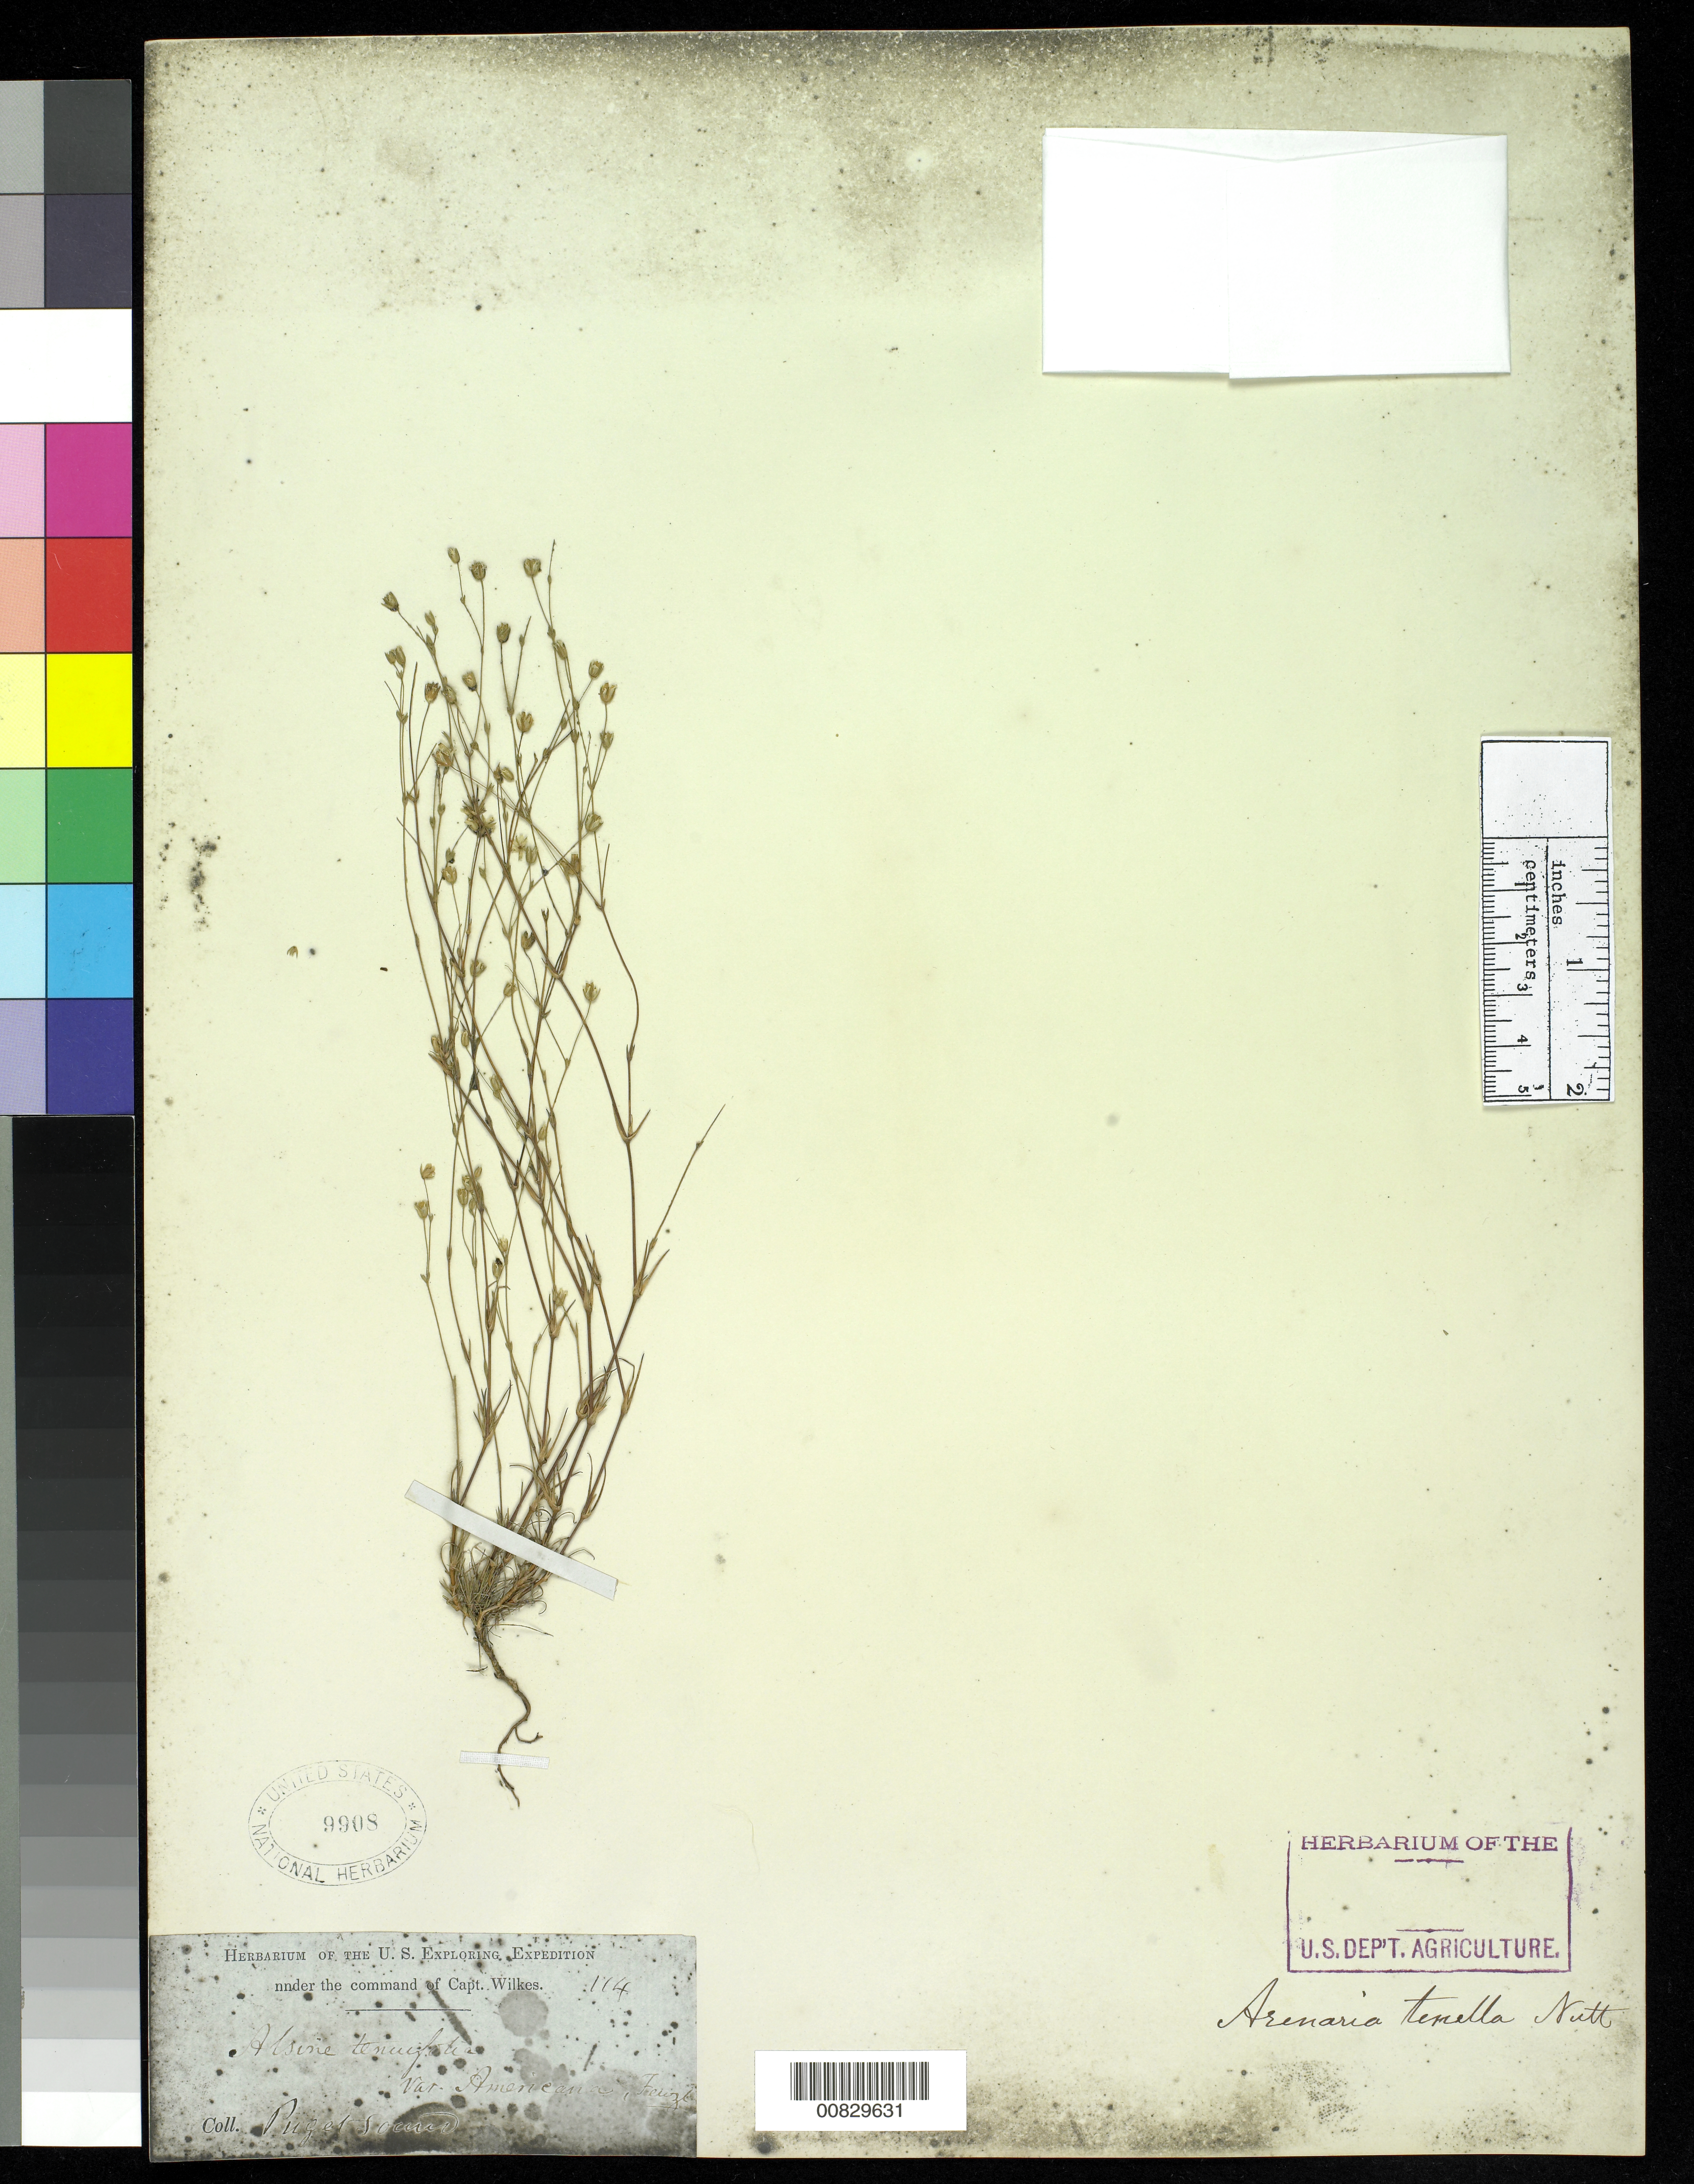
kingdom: Plantae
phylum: Tracheophyta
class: Magnoliopsida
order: Caryophyllales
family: Caryophyllaceae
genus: Sabulina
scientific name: Sabulina macra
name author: (A. Nelson & J.F. Macbr.) Dillenb. & Kadereit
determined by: Strong, Mark T., (BOT), Smithsonian Institution - National Museum of Natural History (UNITED STATES)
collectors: Wilkes Explor. Exped.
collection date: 1838/1842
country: United States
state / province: Washington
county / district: King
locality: Puget Sound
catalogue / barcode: US 9908